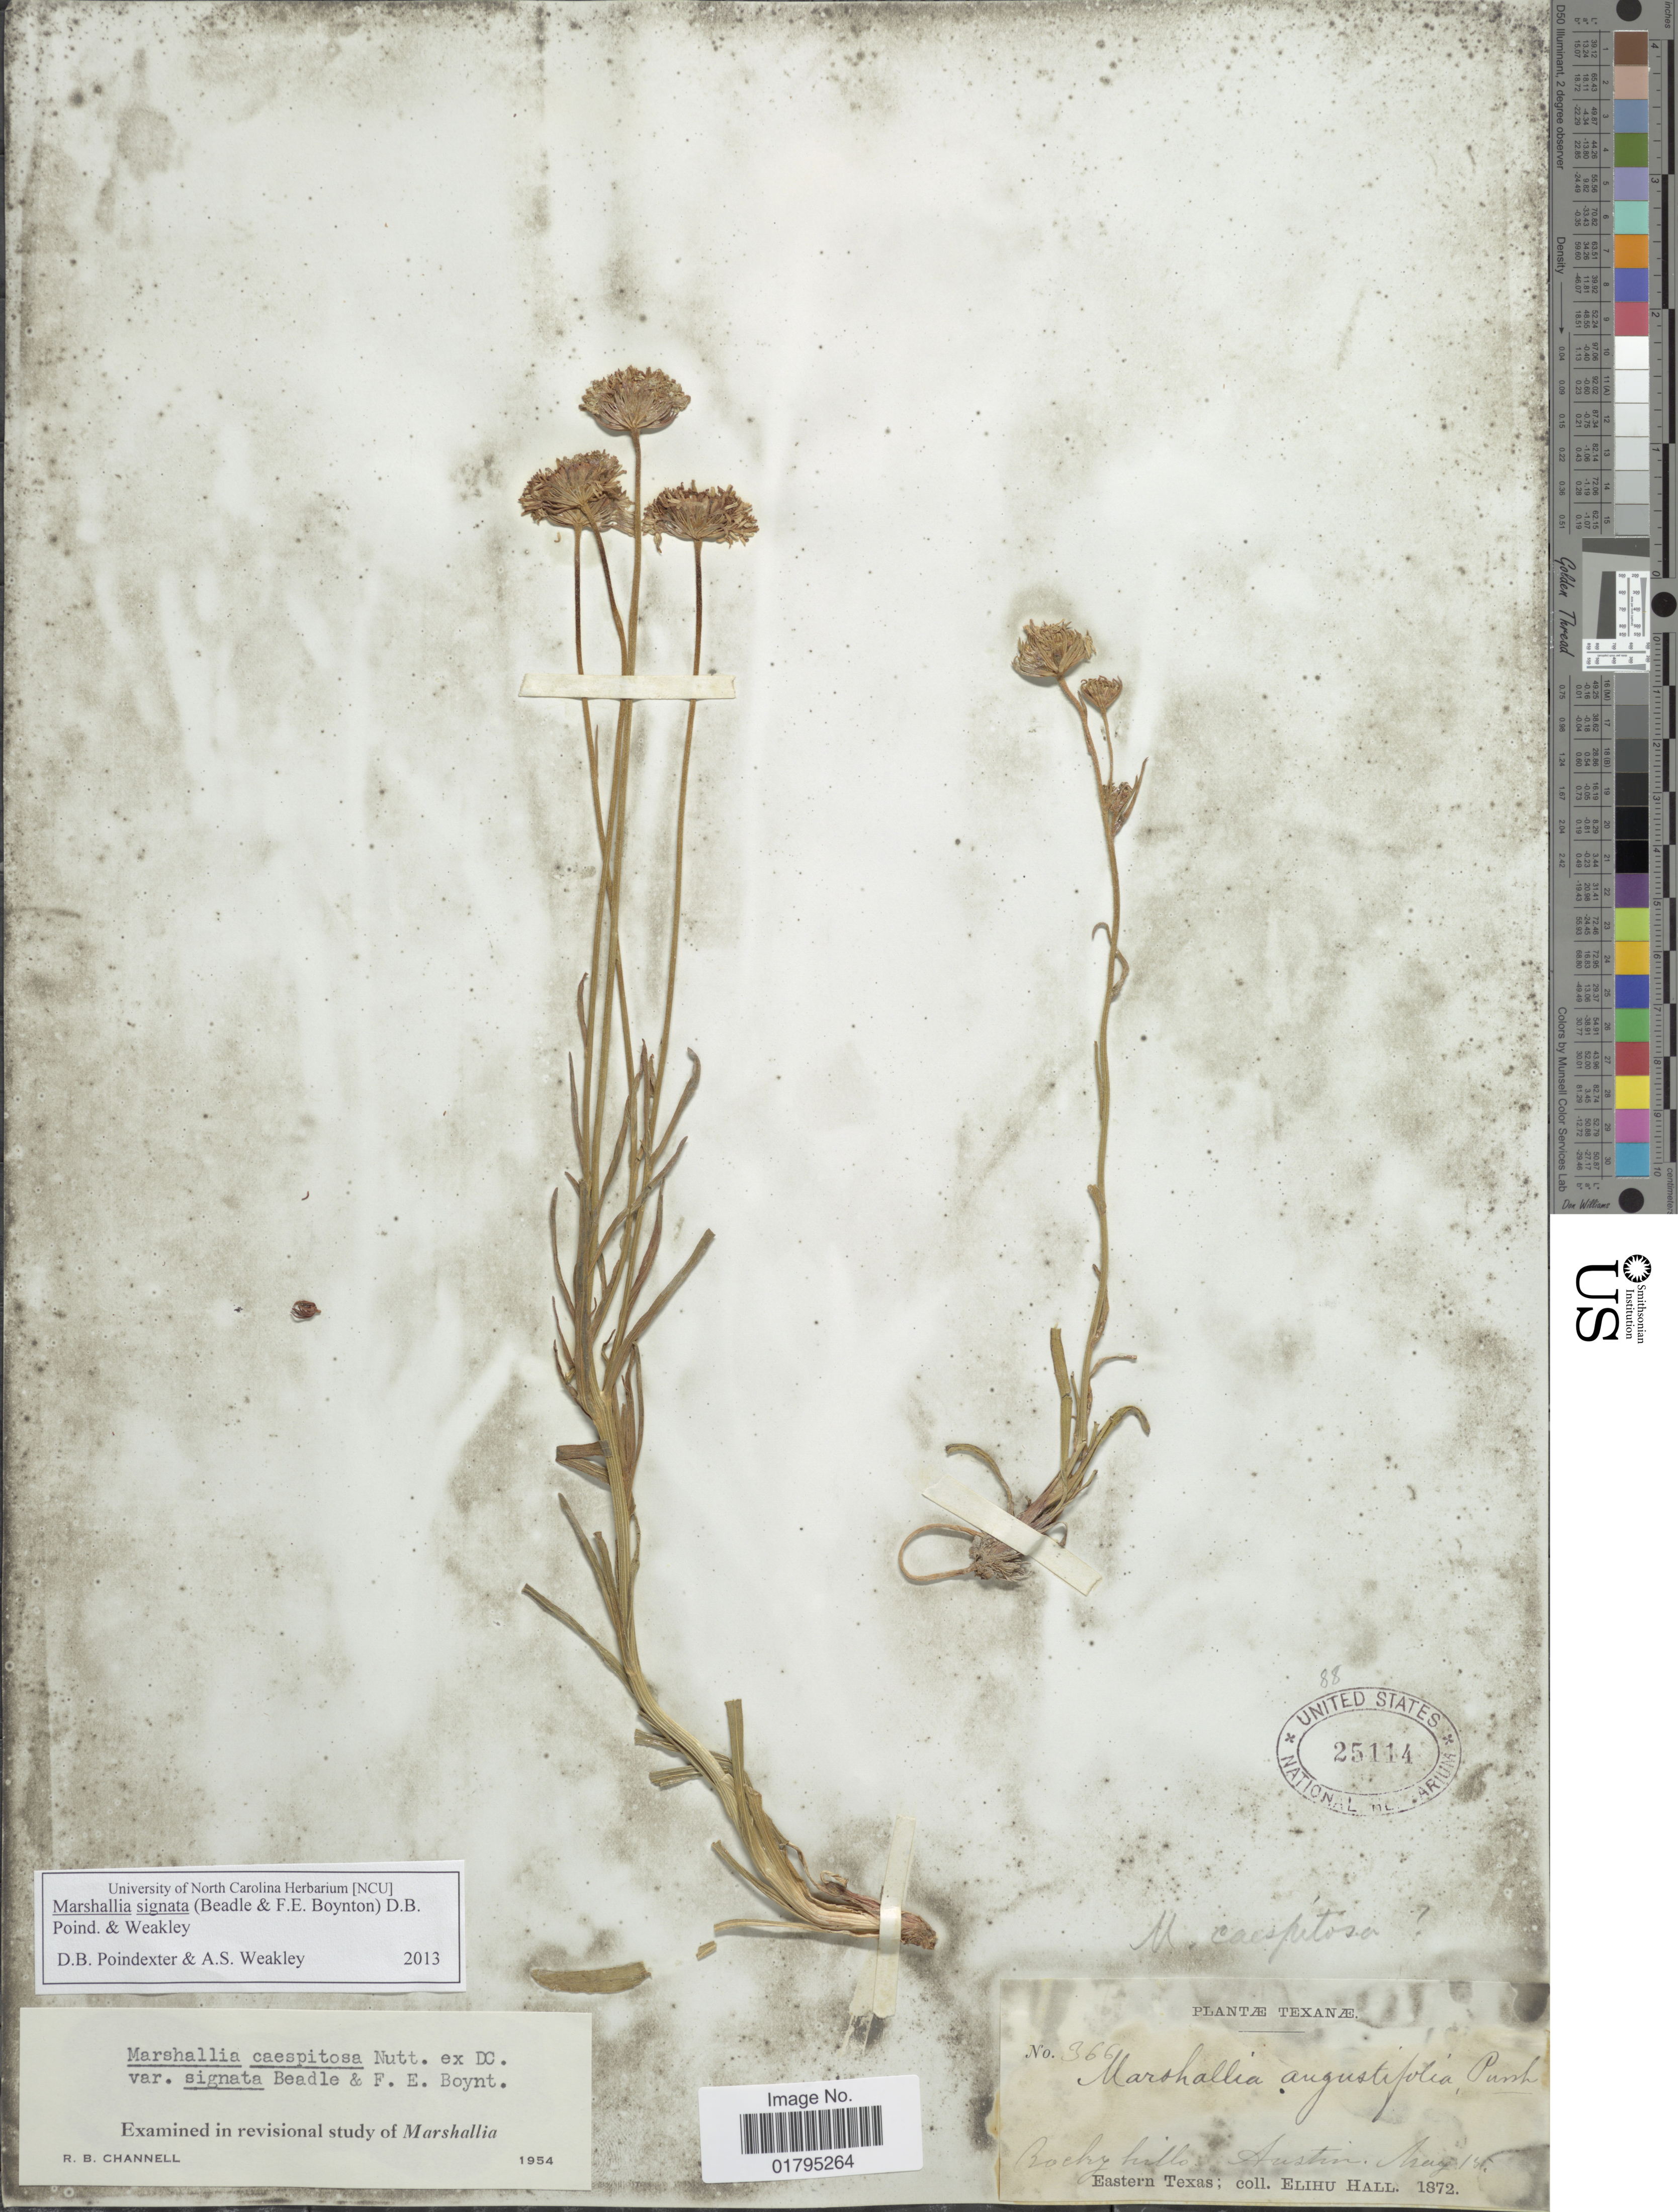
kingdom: Plantae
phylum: Tracheophyta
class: Magnoliopsida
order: Asterales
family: Asteraceae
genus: Marshallia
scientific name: Marshallia caespitosa var. signata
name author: Beadle & F.E. Boynton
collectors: E. Hall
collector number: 366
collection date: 1872-05-15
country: United States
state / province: Texas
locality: Austin, Eastern Texas.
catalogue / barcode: US 25114